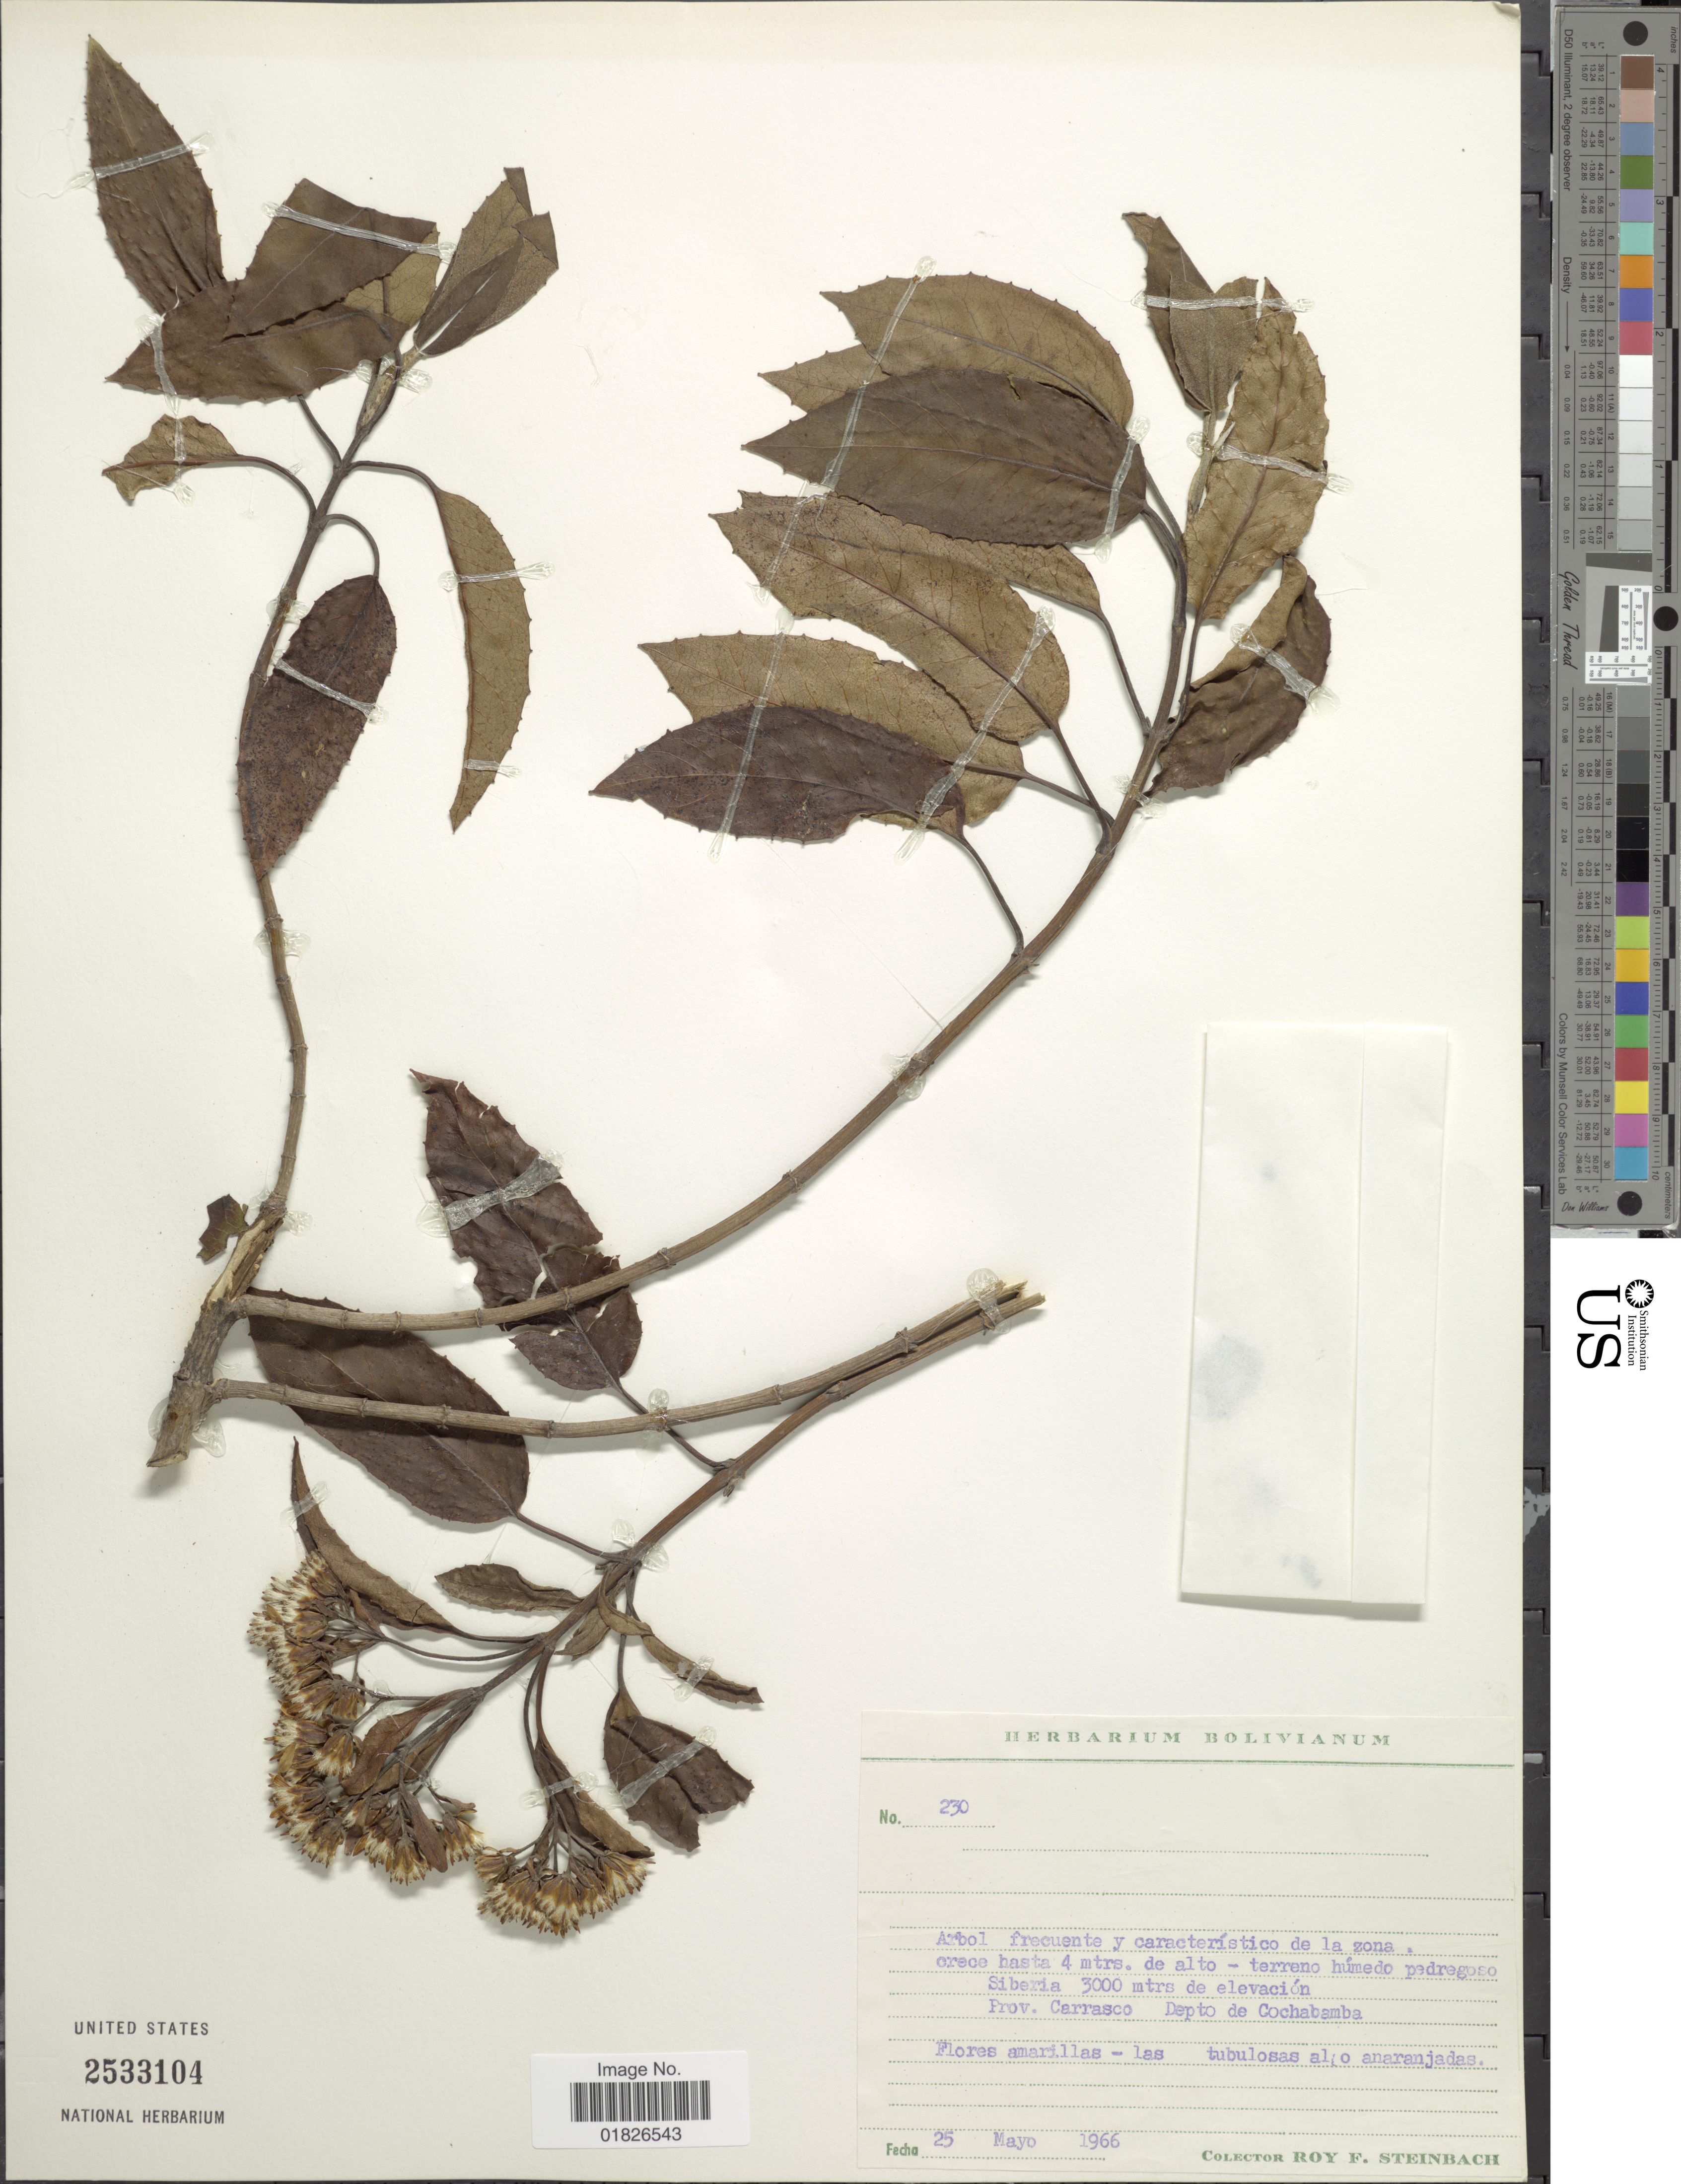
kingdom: Plantae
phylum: Tracheophyta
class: Magnoliopsida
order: Asterales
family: Asteraceae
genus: Gynoxys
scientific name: Gynoxys psilophylla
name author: Klatt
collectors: R. F. Steinbach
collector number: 230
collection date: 1966-05-25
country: Bolivia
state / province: Cochabamba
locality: Siberia, Prov. Carrasco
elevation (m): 3000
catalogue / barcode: US 2533104